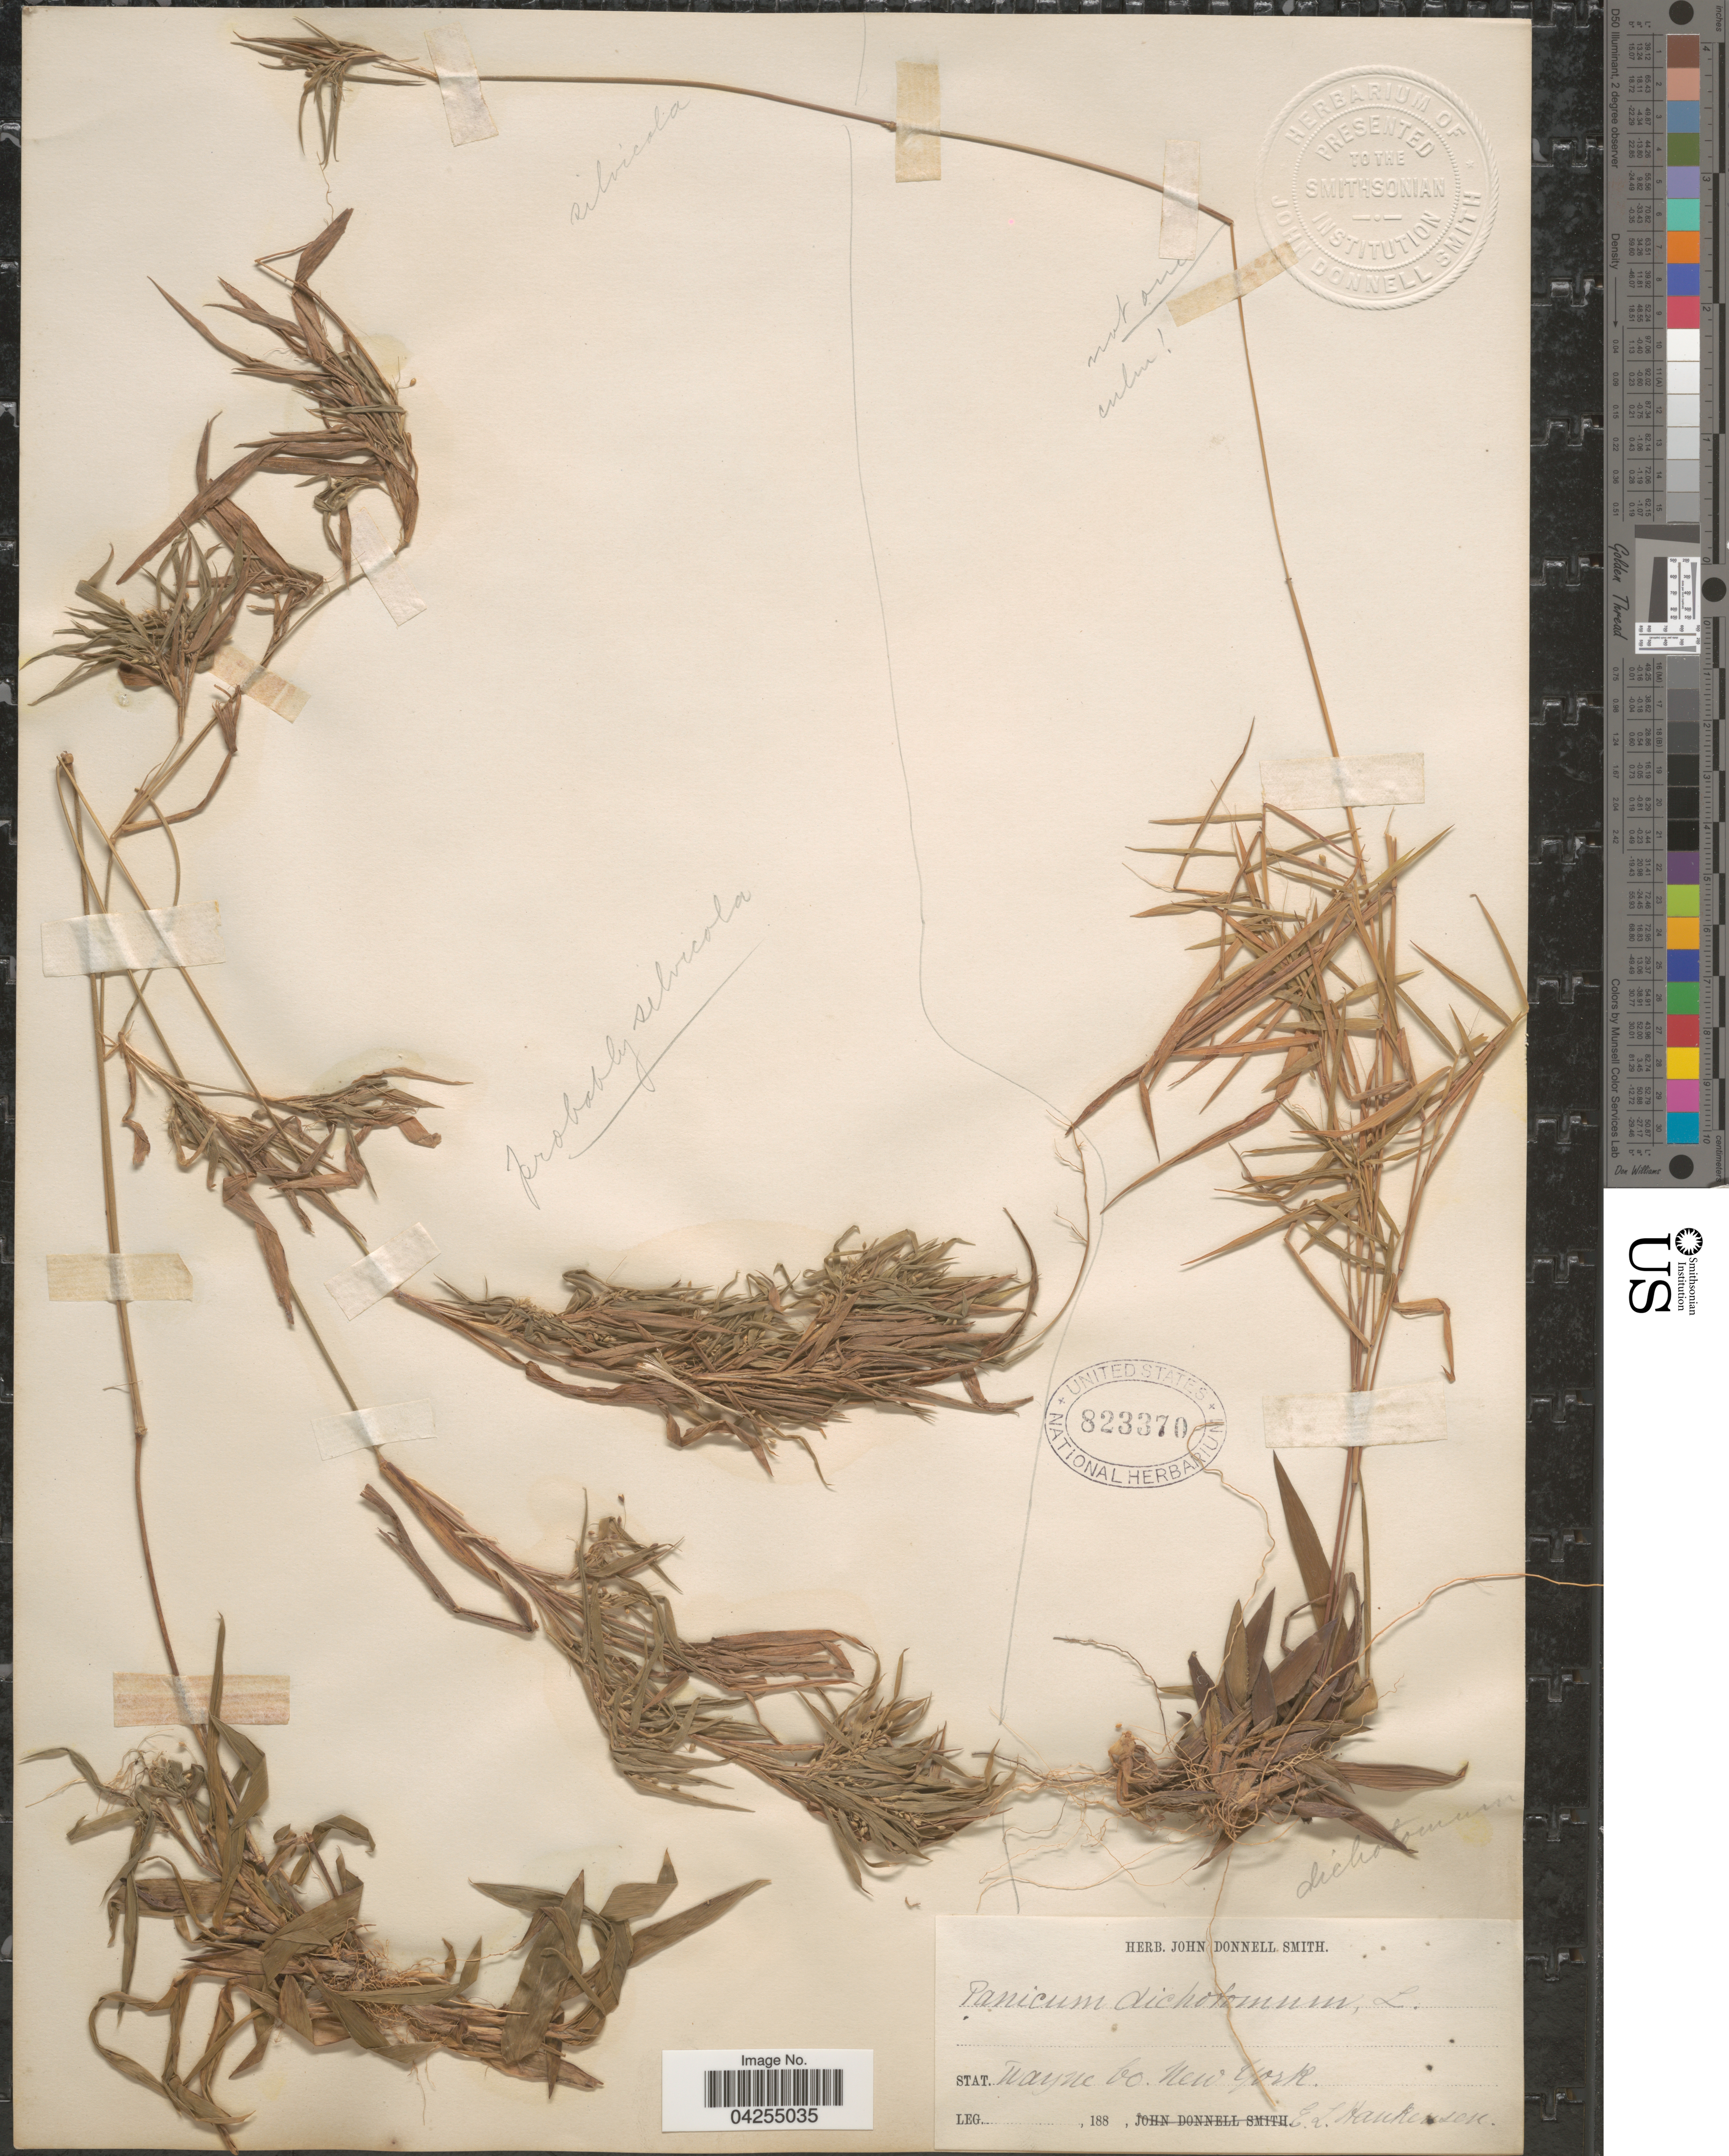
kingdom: Plantae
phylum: Tracheophyta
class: Liliopsida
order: Poales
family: Poaceae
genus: Dichanthelium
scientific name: Dichanthelium dichotomum var. dichotomum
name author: (L.) Gould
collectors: E. Hankenson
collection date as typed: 188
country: United States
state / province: New York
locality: Wayne Co.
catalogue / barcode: US 823370